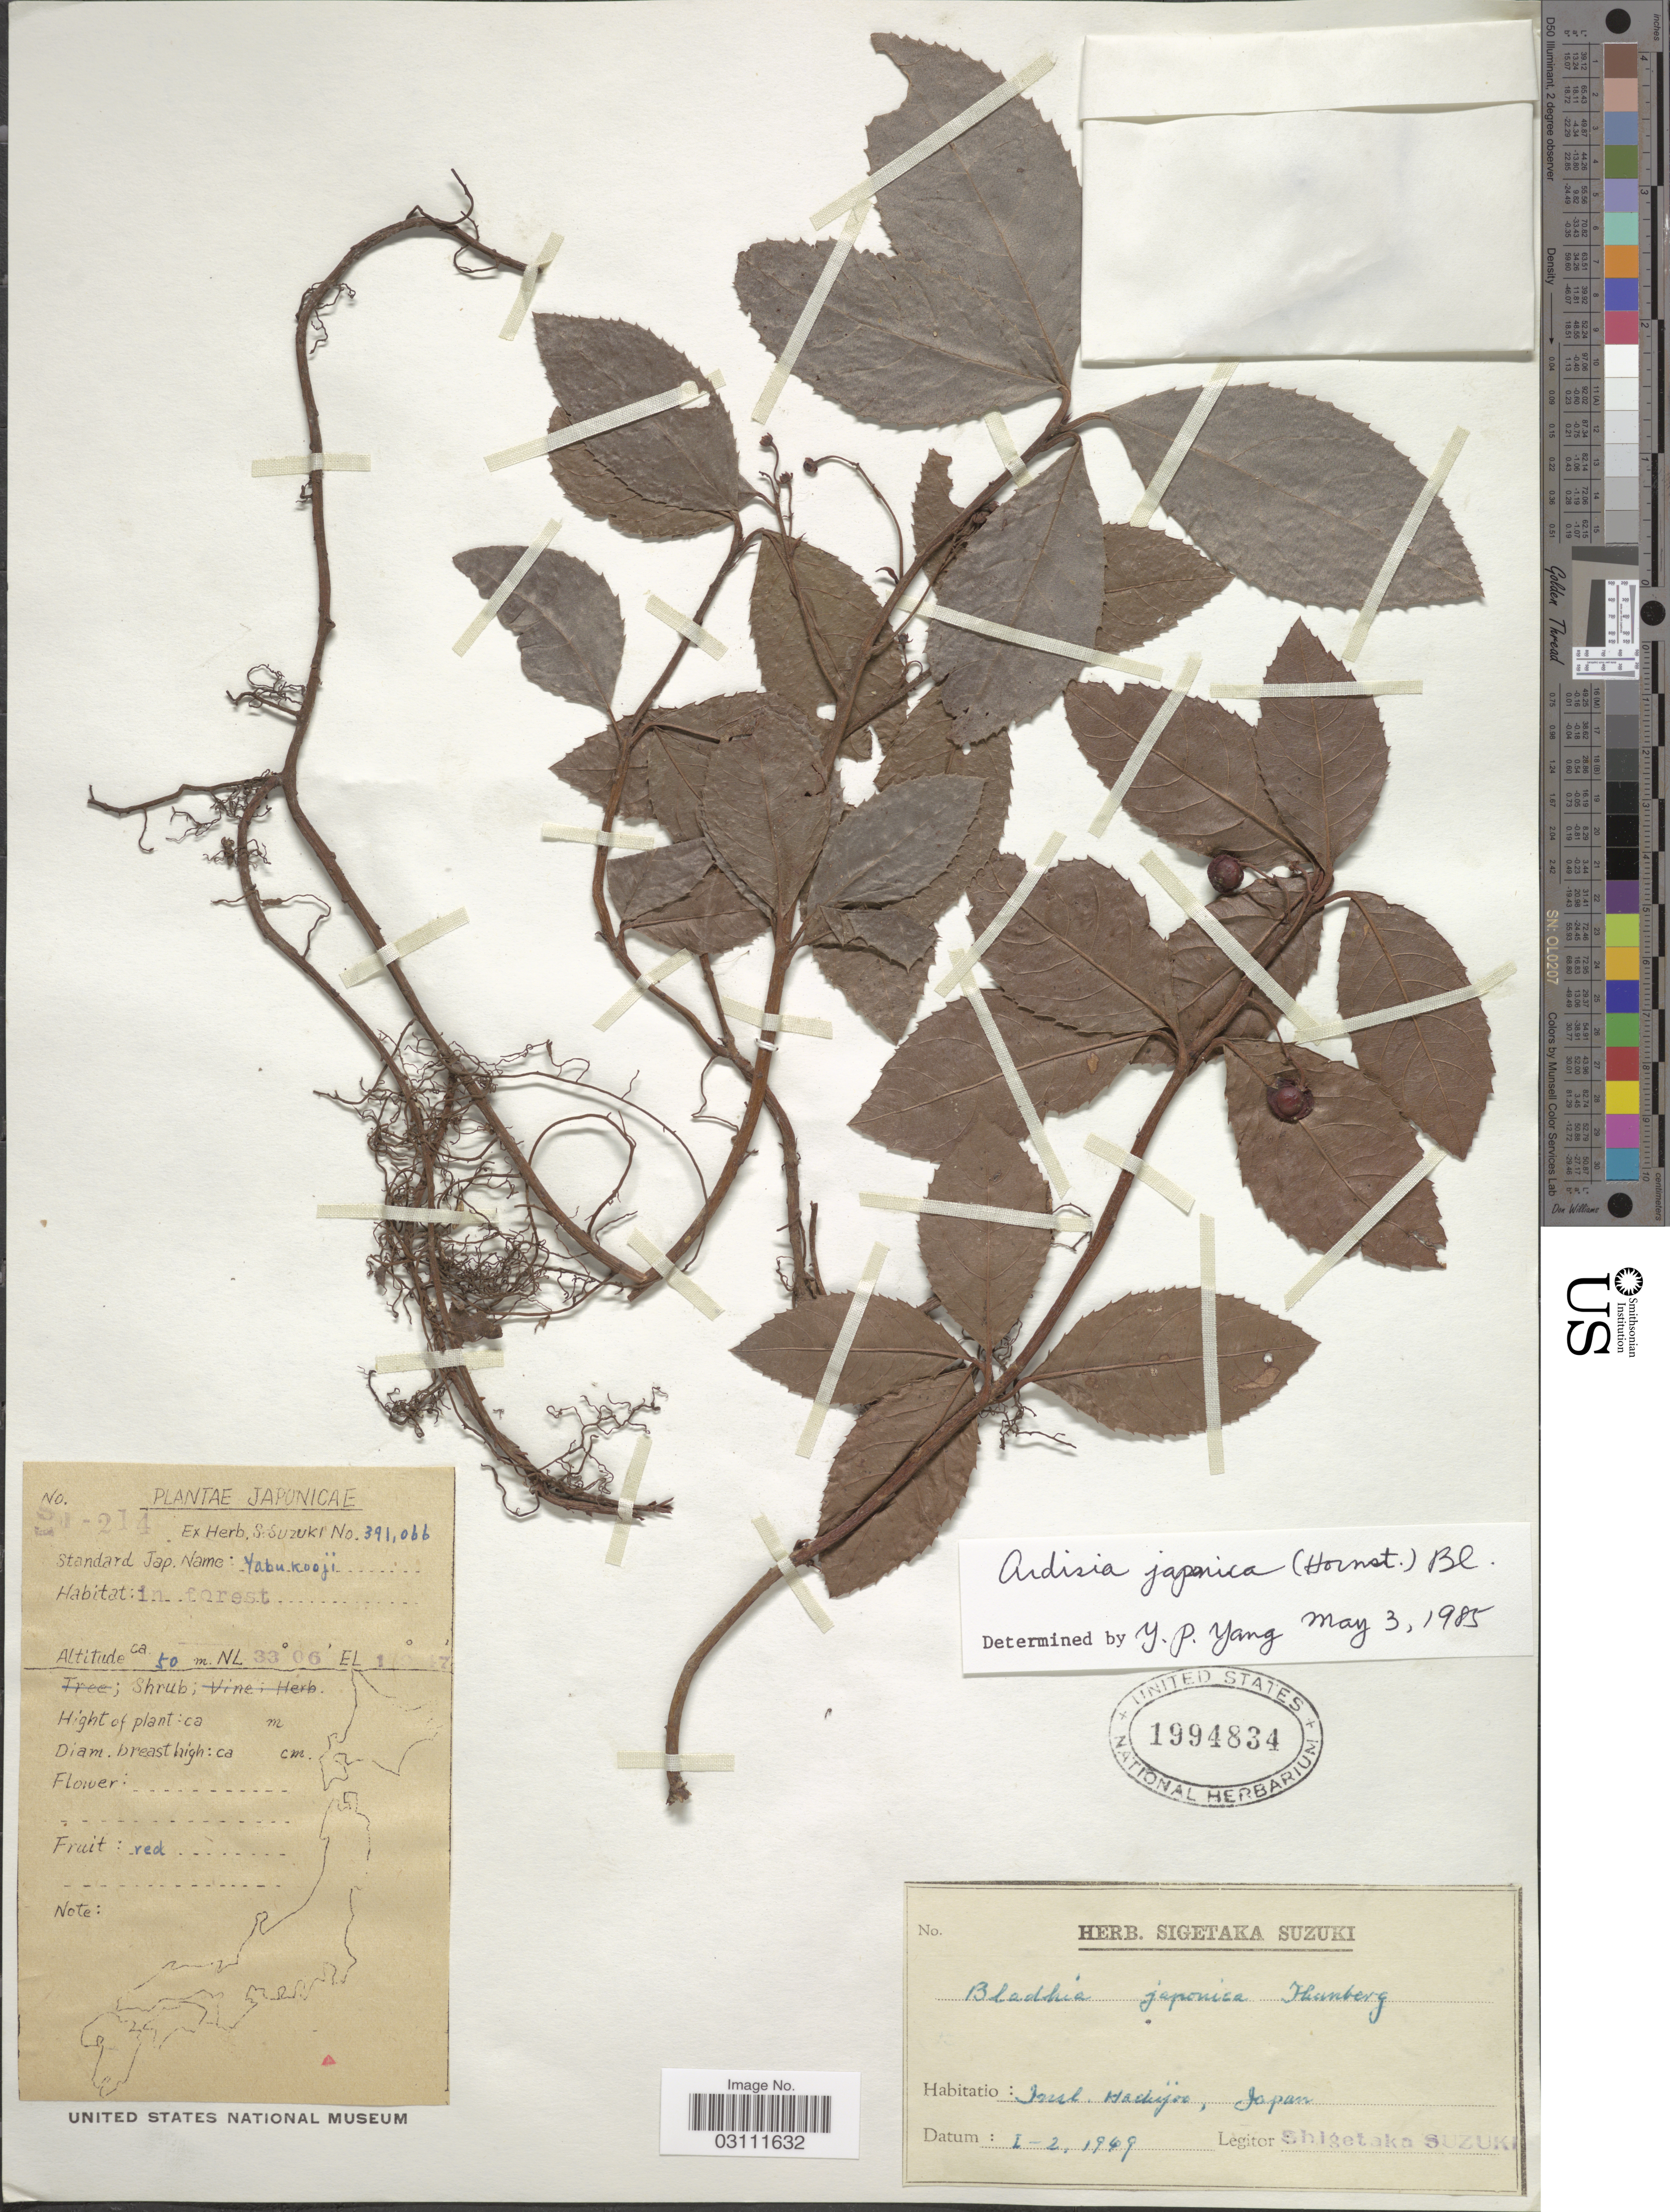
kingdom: Plantae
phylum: Tracheophyta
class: Magnoliopsida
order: Ericales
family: Primulaceae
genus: Ardisia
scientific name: Ardisia japonica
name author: (Thunb.) Blume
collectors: S. Suzuki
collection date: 1949-02-01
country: Japan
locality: Insl. Hachijoo, Japan.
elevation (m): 50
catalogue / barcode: US 1994834